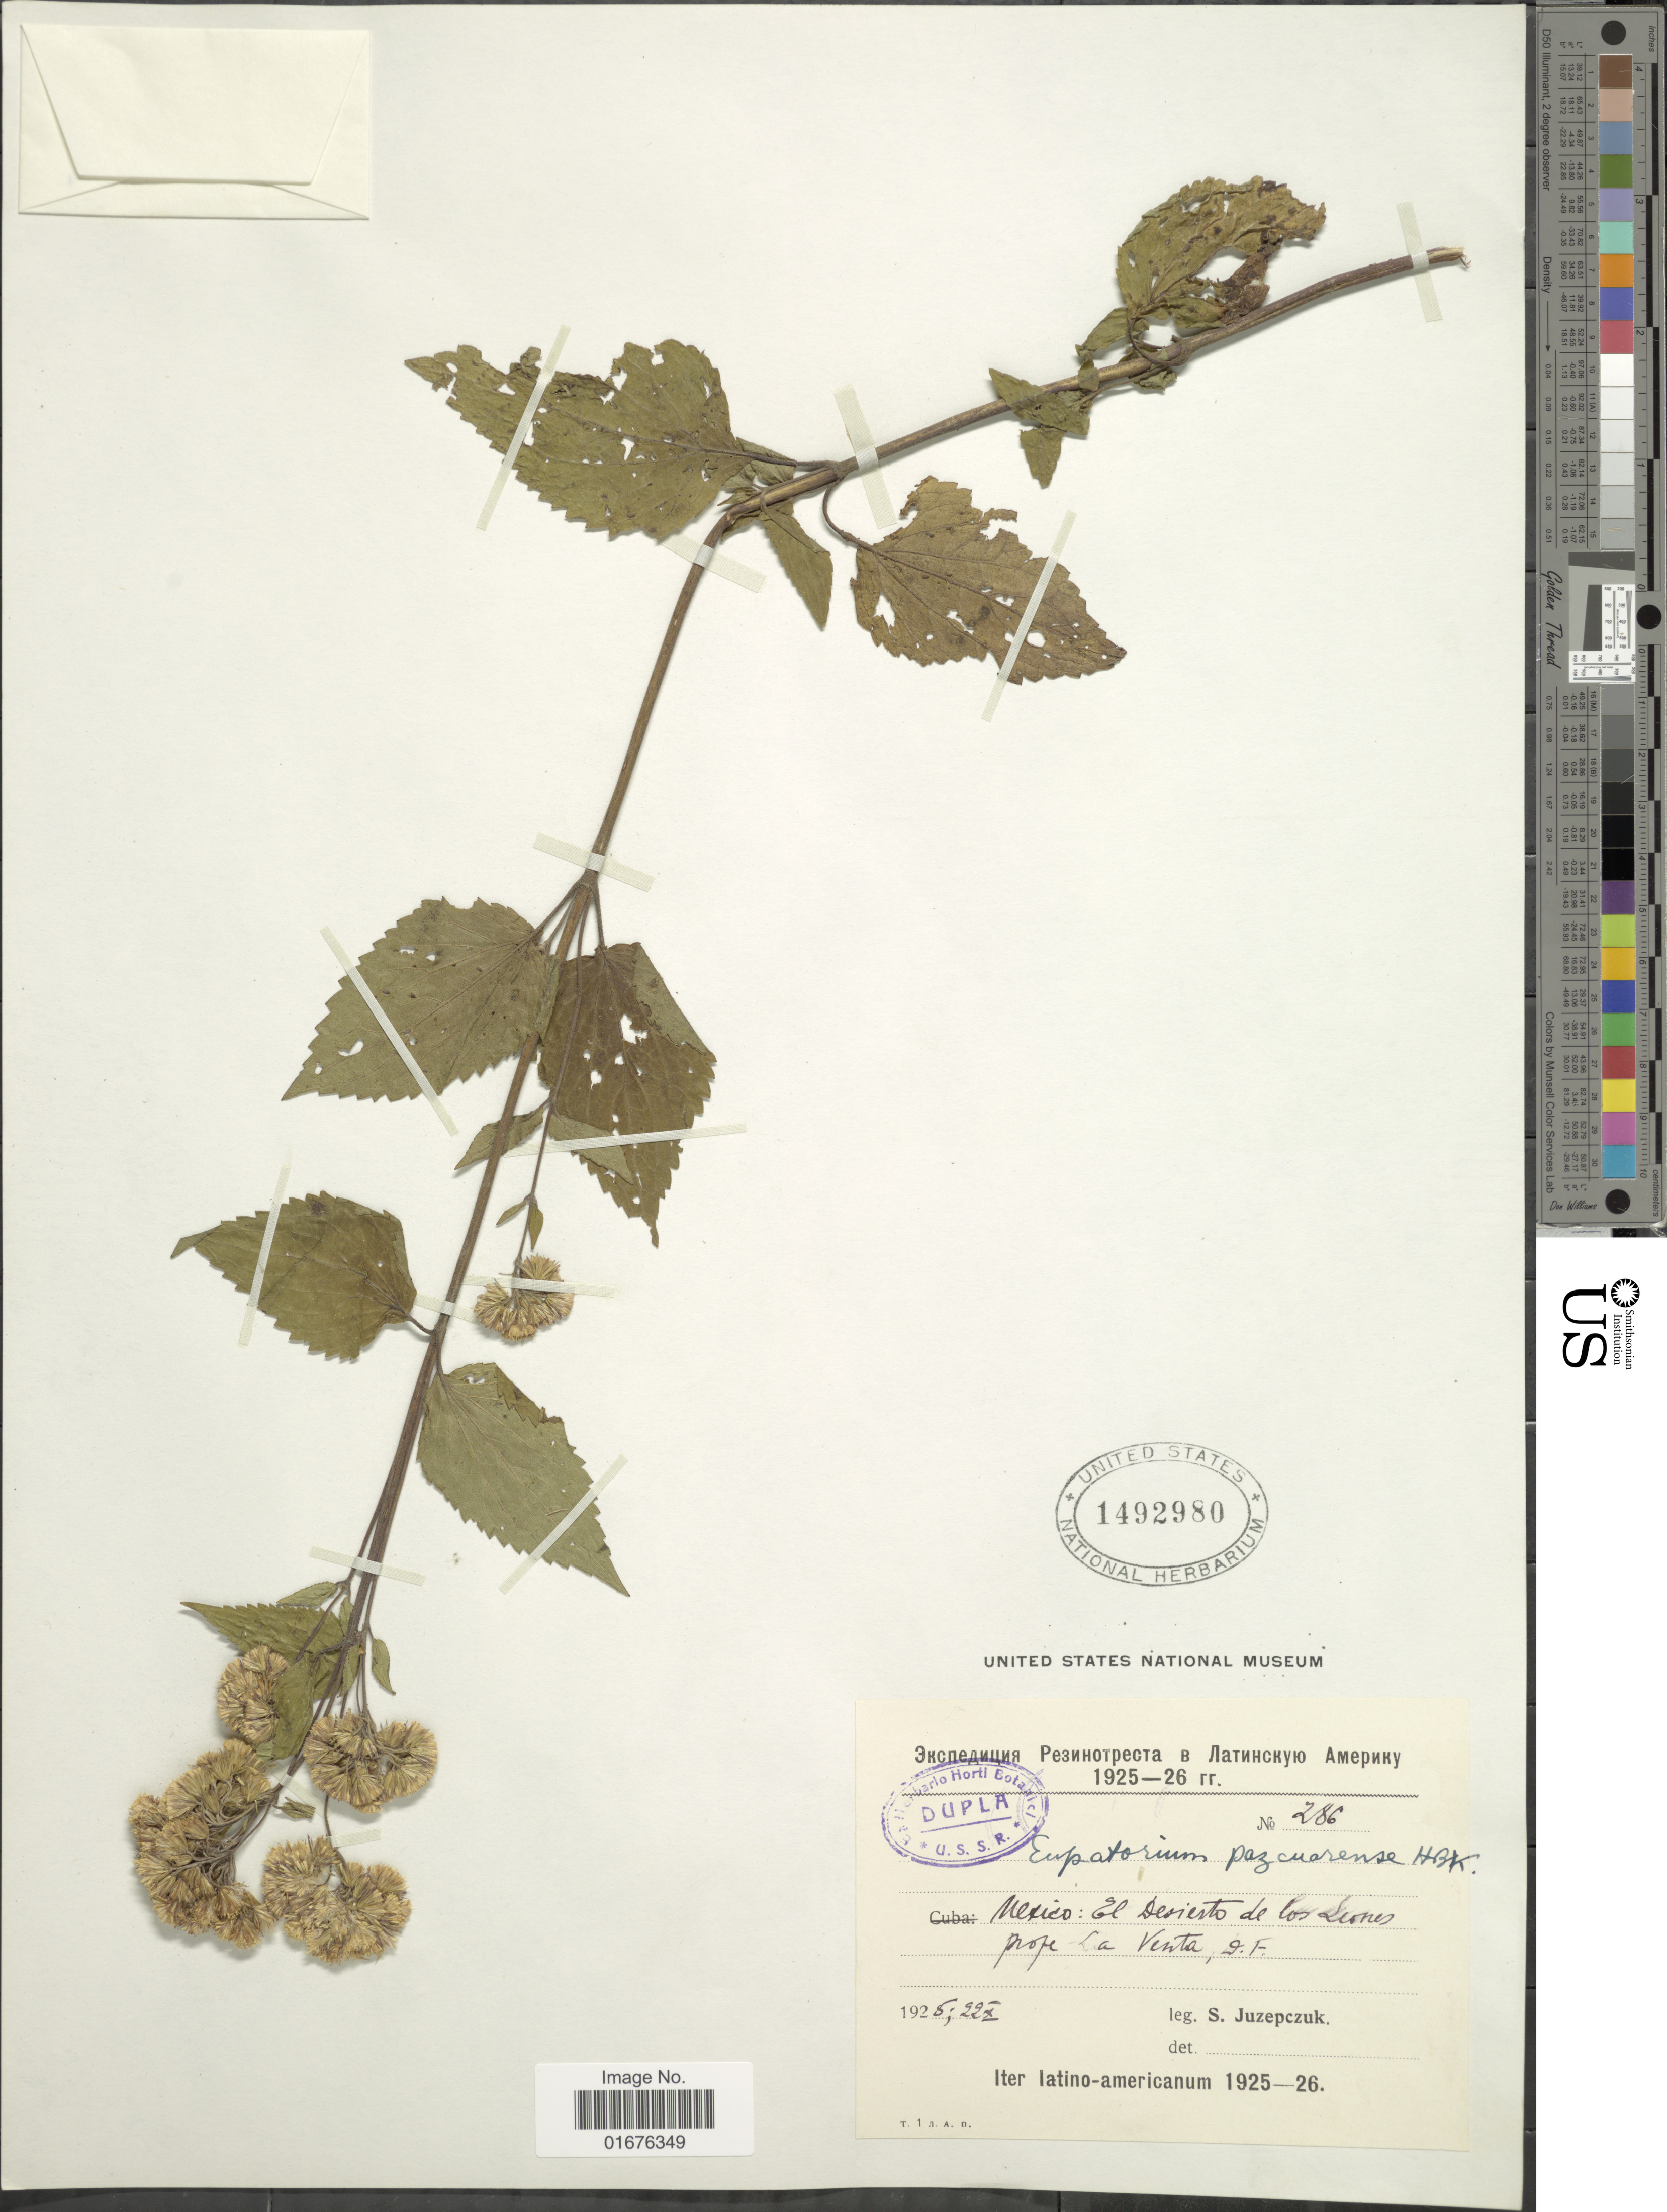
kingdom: Plantae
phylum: Tracheophyta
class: Magnoliopsida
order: Asterales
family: Asteraceae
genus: Ageratina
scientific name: Ageratina pazcuarensis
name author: (Kunth) R.M. King & H. Rob.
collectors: S. V. Juzepczuk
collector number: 286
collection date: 1925-10-22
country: Mexico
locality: El Desierto de los Leones prope La Vente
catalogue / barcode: US 1492980